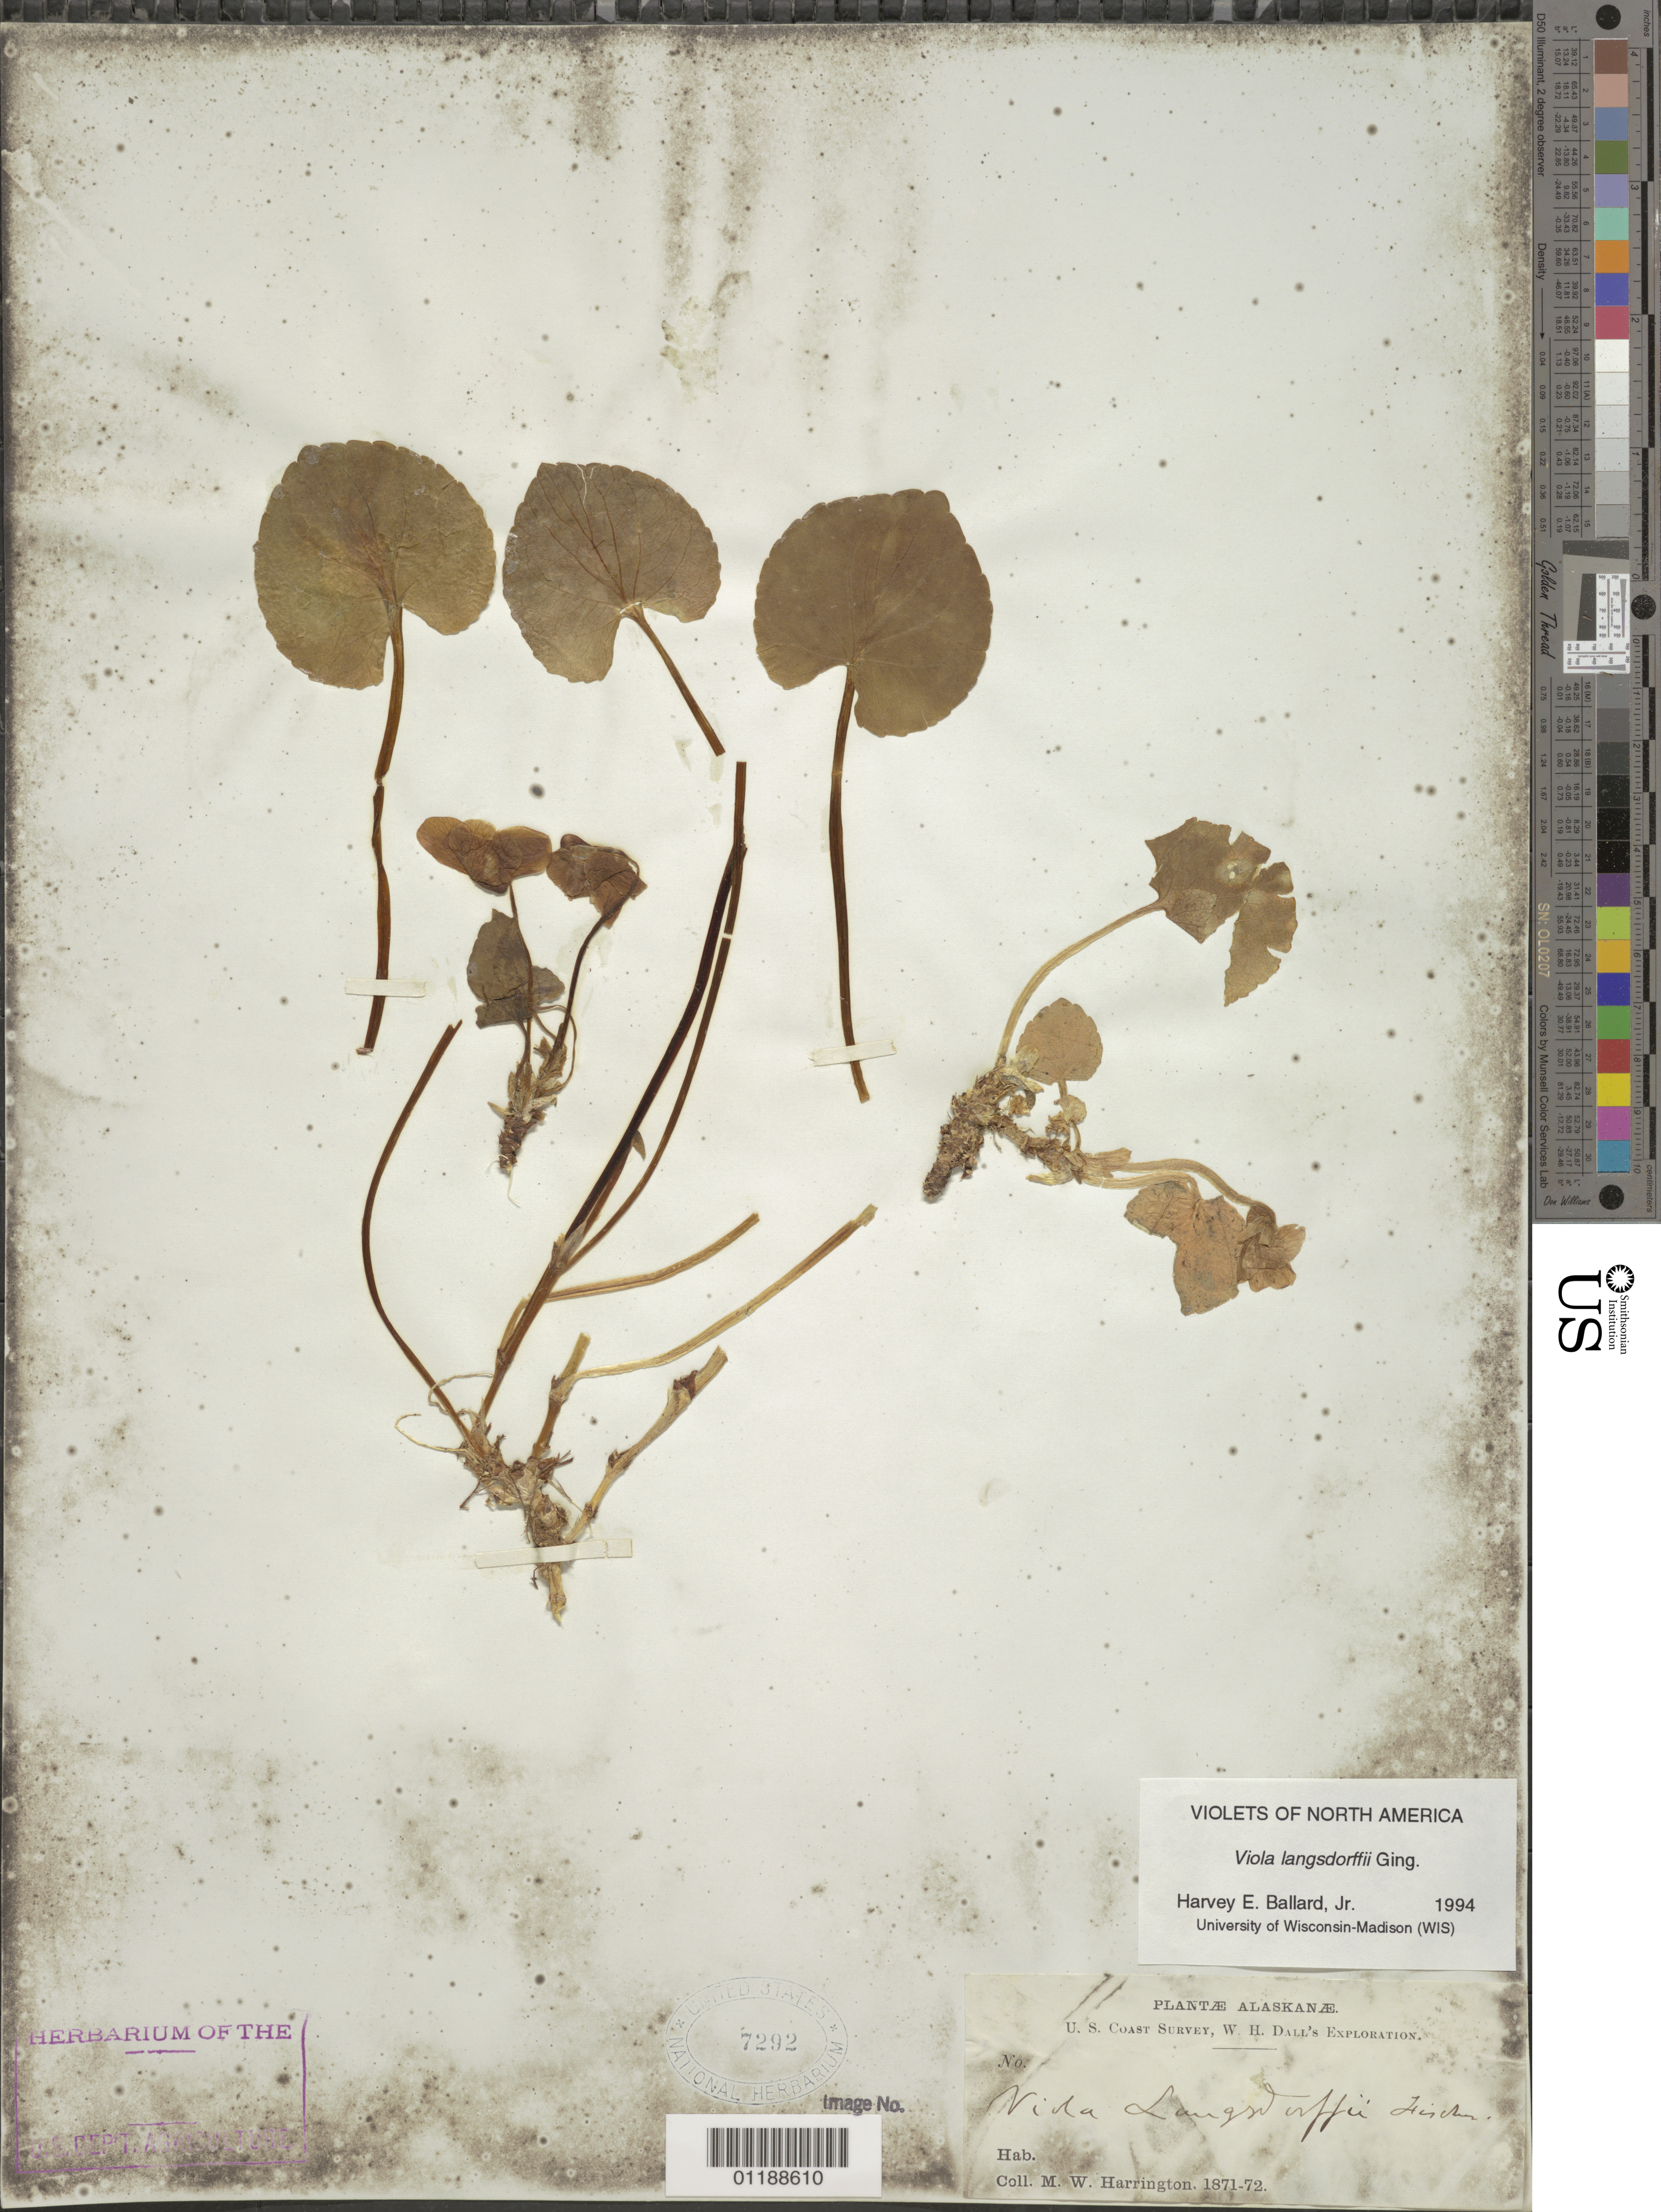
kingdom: Plantae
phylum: Tracheophyta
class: Magnoliopsida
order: Malpighiales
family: Violaceae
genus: Viola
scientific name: Viola langsdorffii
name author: Fisch. ex Ging.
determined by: Ballard, Harvey E.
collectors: M. W. Harrington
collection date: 1871/1872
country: United States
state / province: Alaska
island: Shumagin Is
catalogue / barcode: US 7292